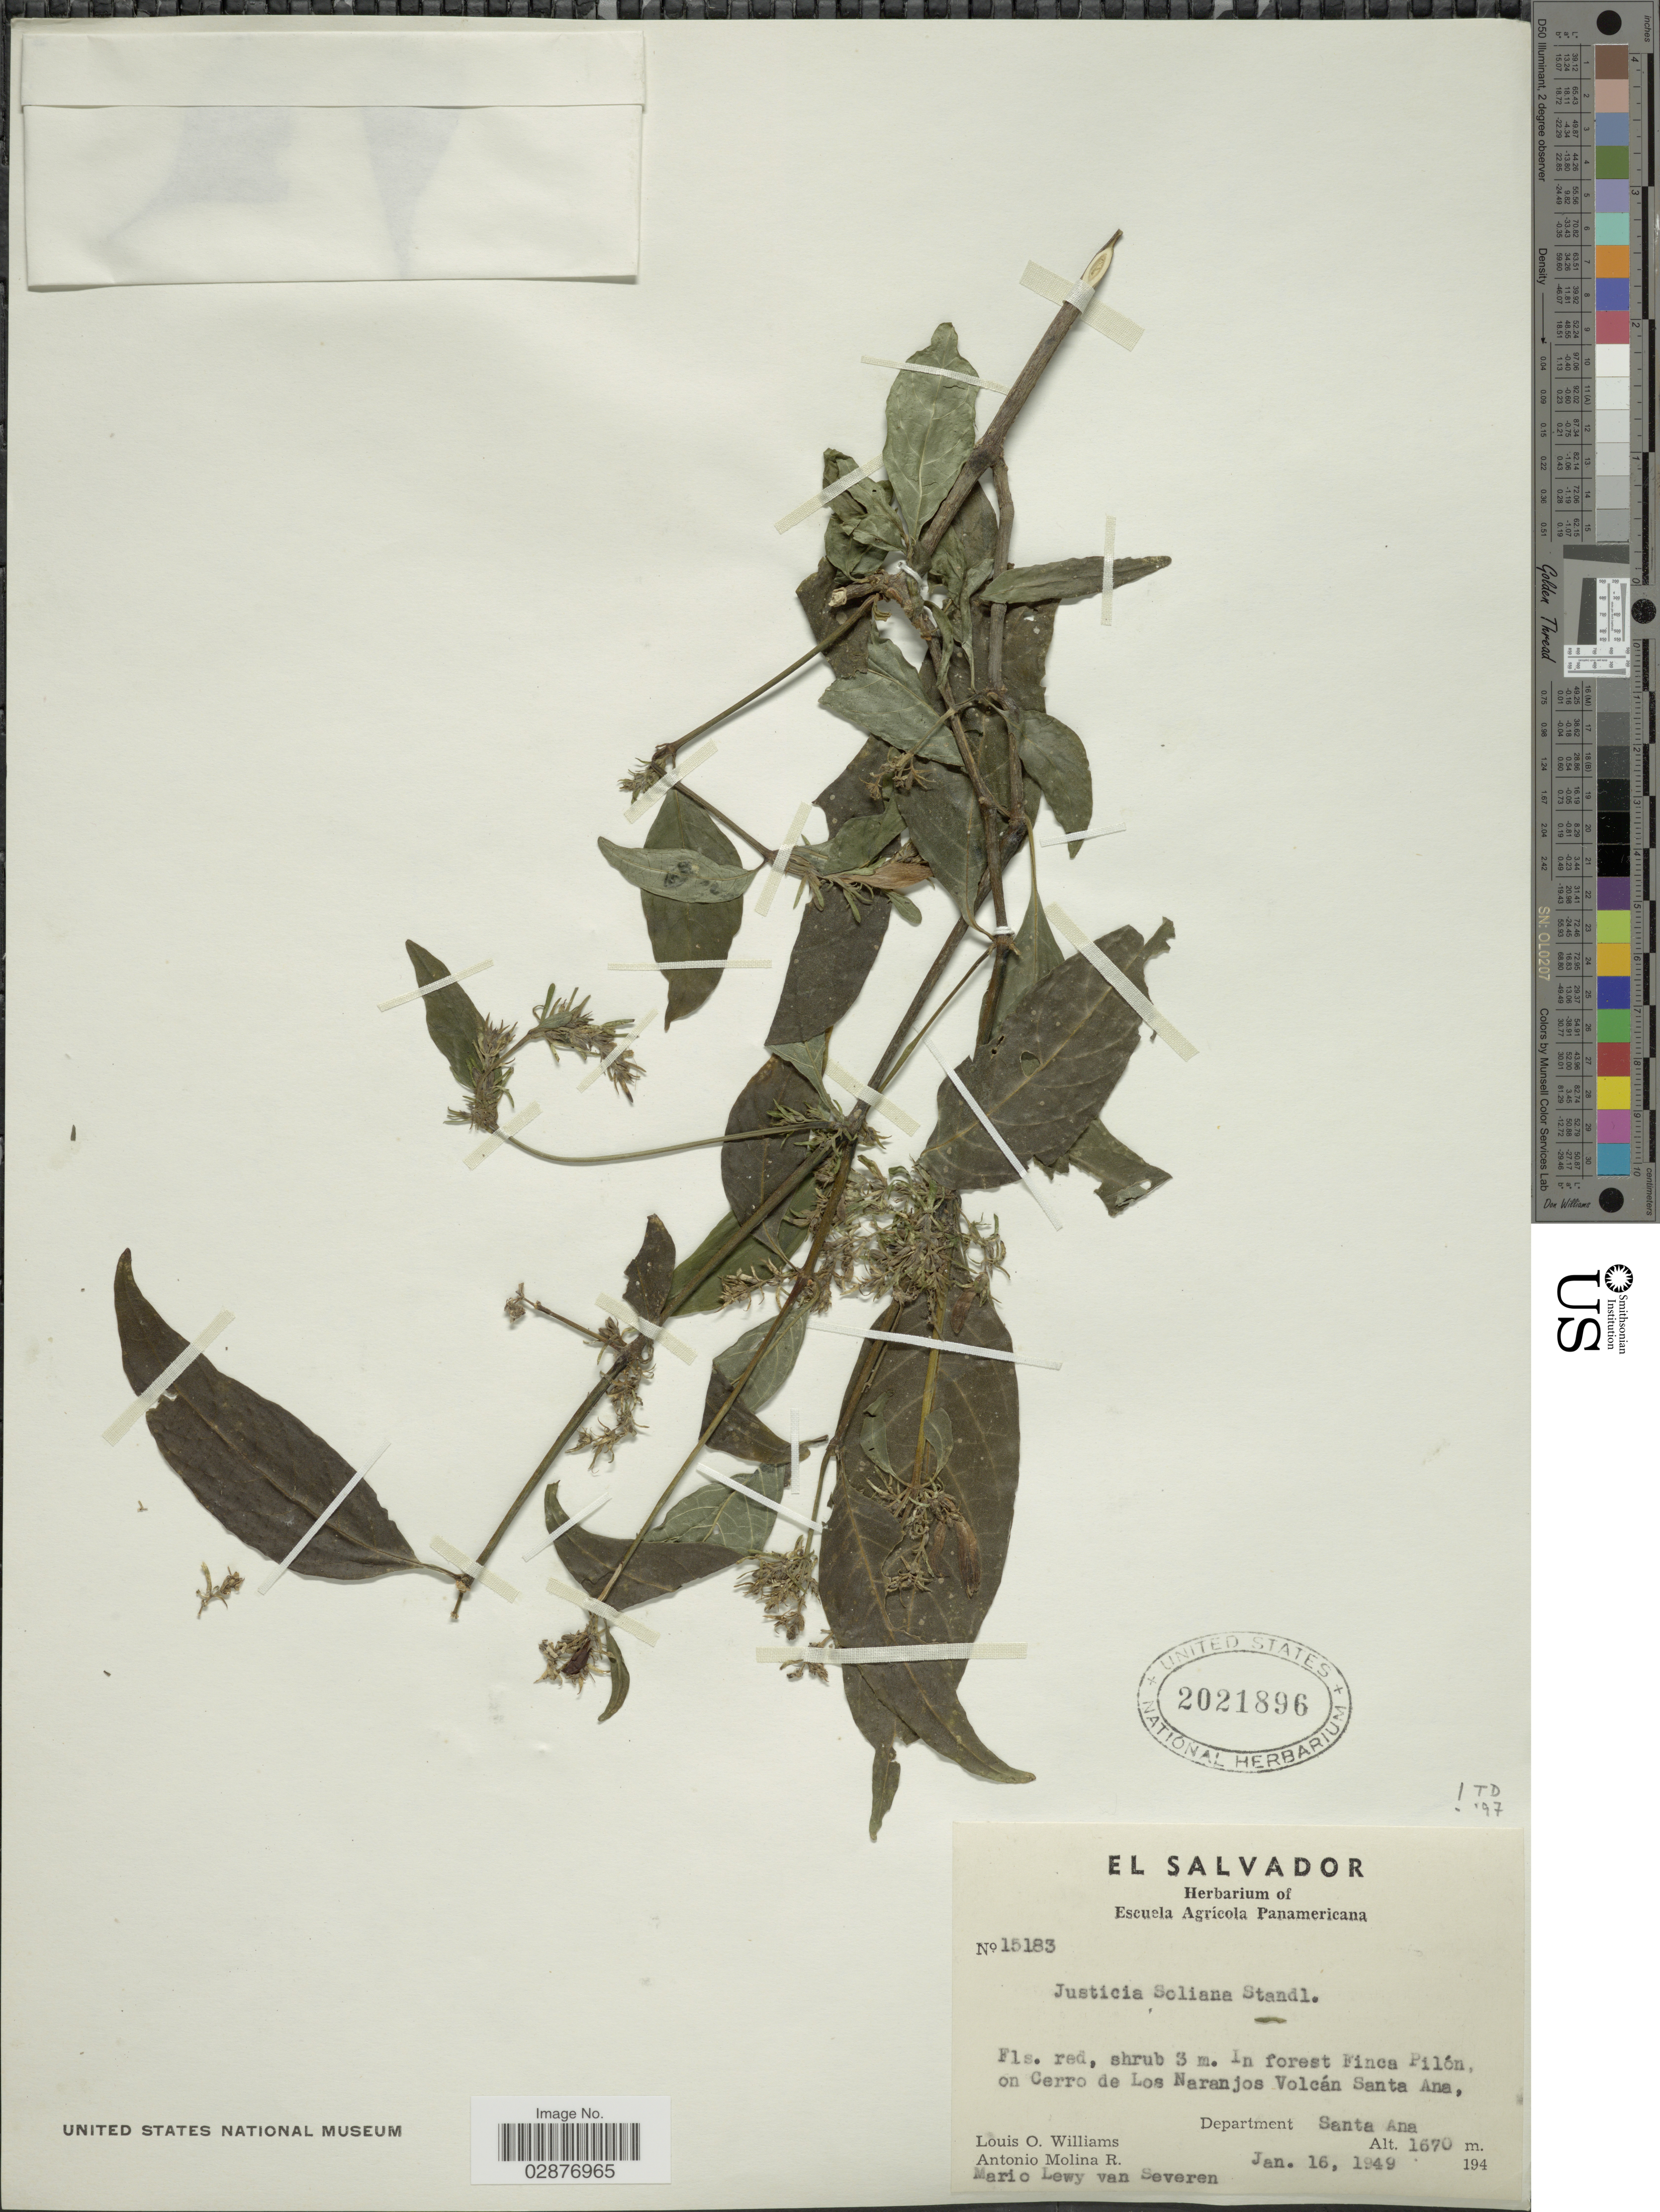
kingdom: Plantae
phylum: Tracheophyta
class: Magnoliopsida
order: Lamiales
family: Acanthaceae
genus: Justicia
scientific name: Justicia soliana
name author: Standl.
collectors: L. O. Williams, A. Molina R. & M. Van Severen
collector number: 15183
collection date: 1949-01-16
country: El Salvador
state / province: Santa Ana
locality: In forest Finca Pilón, on Cerro de Los Naranjos Volcán Santa Ana, Department Santa Ana.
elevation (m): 1670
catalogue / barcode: US 2021896